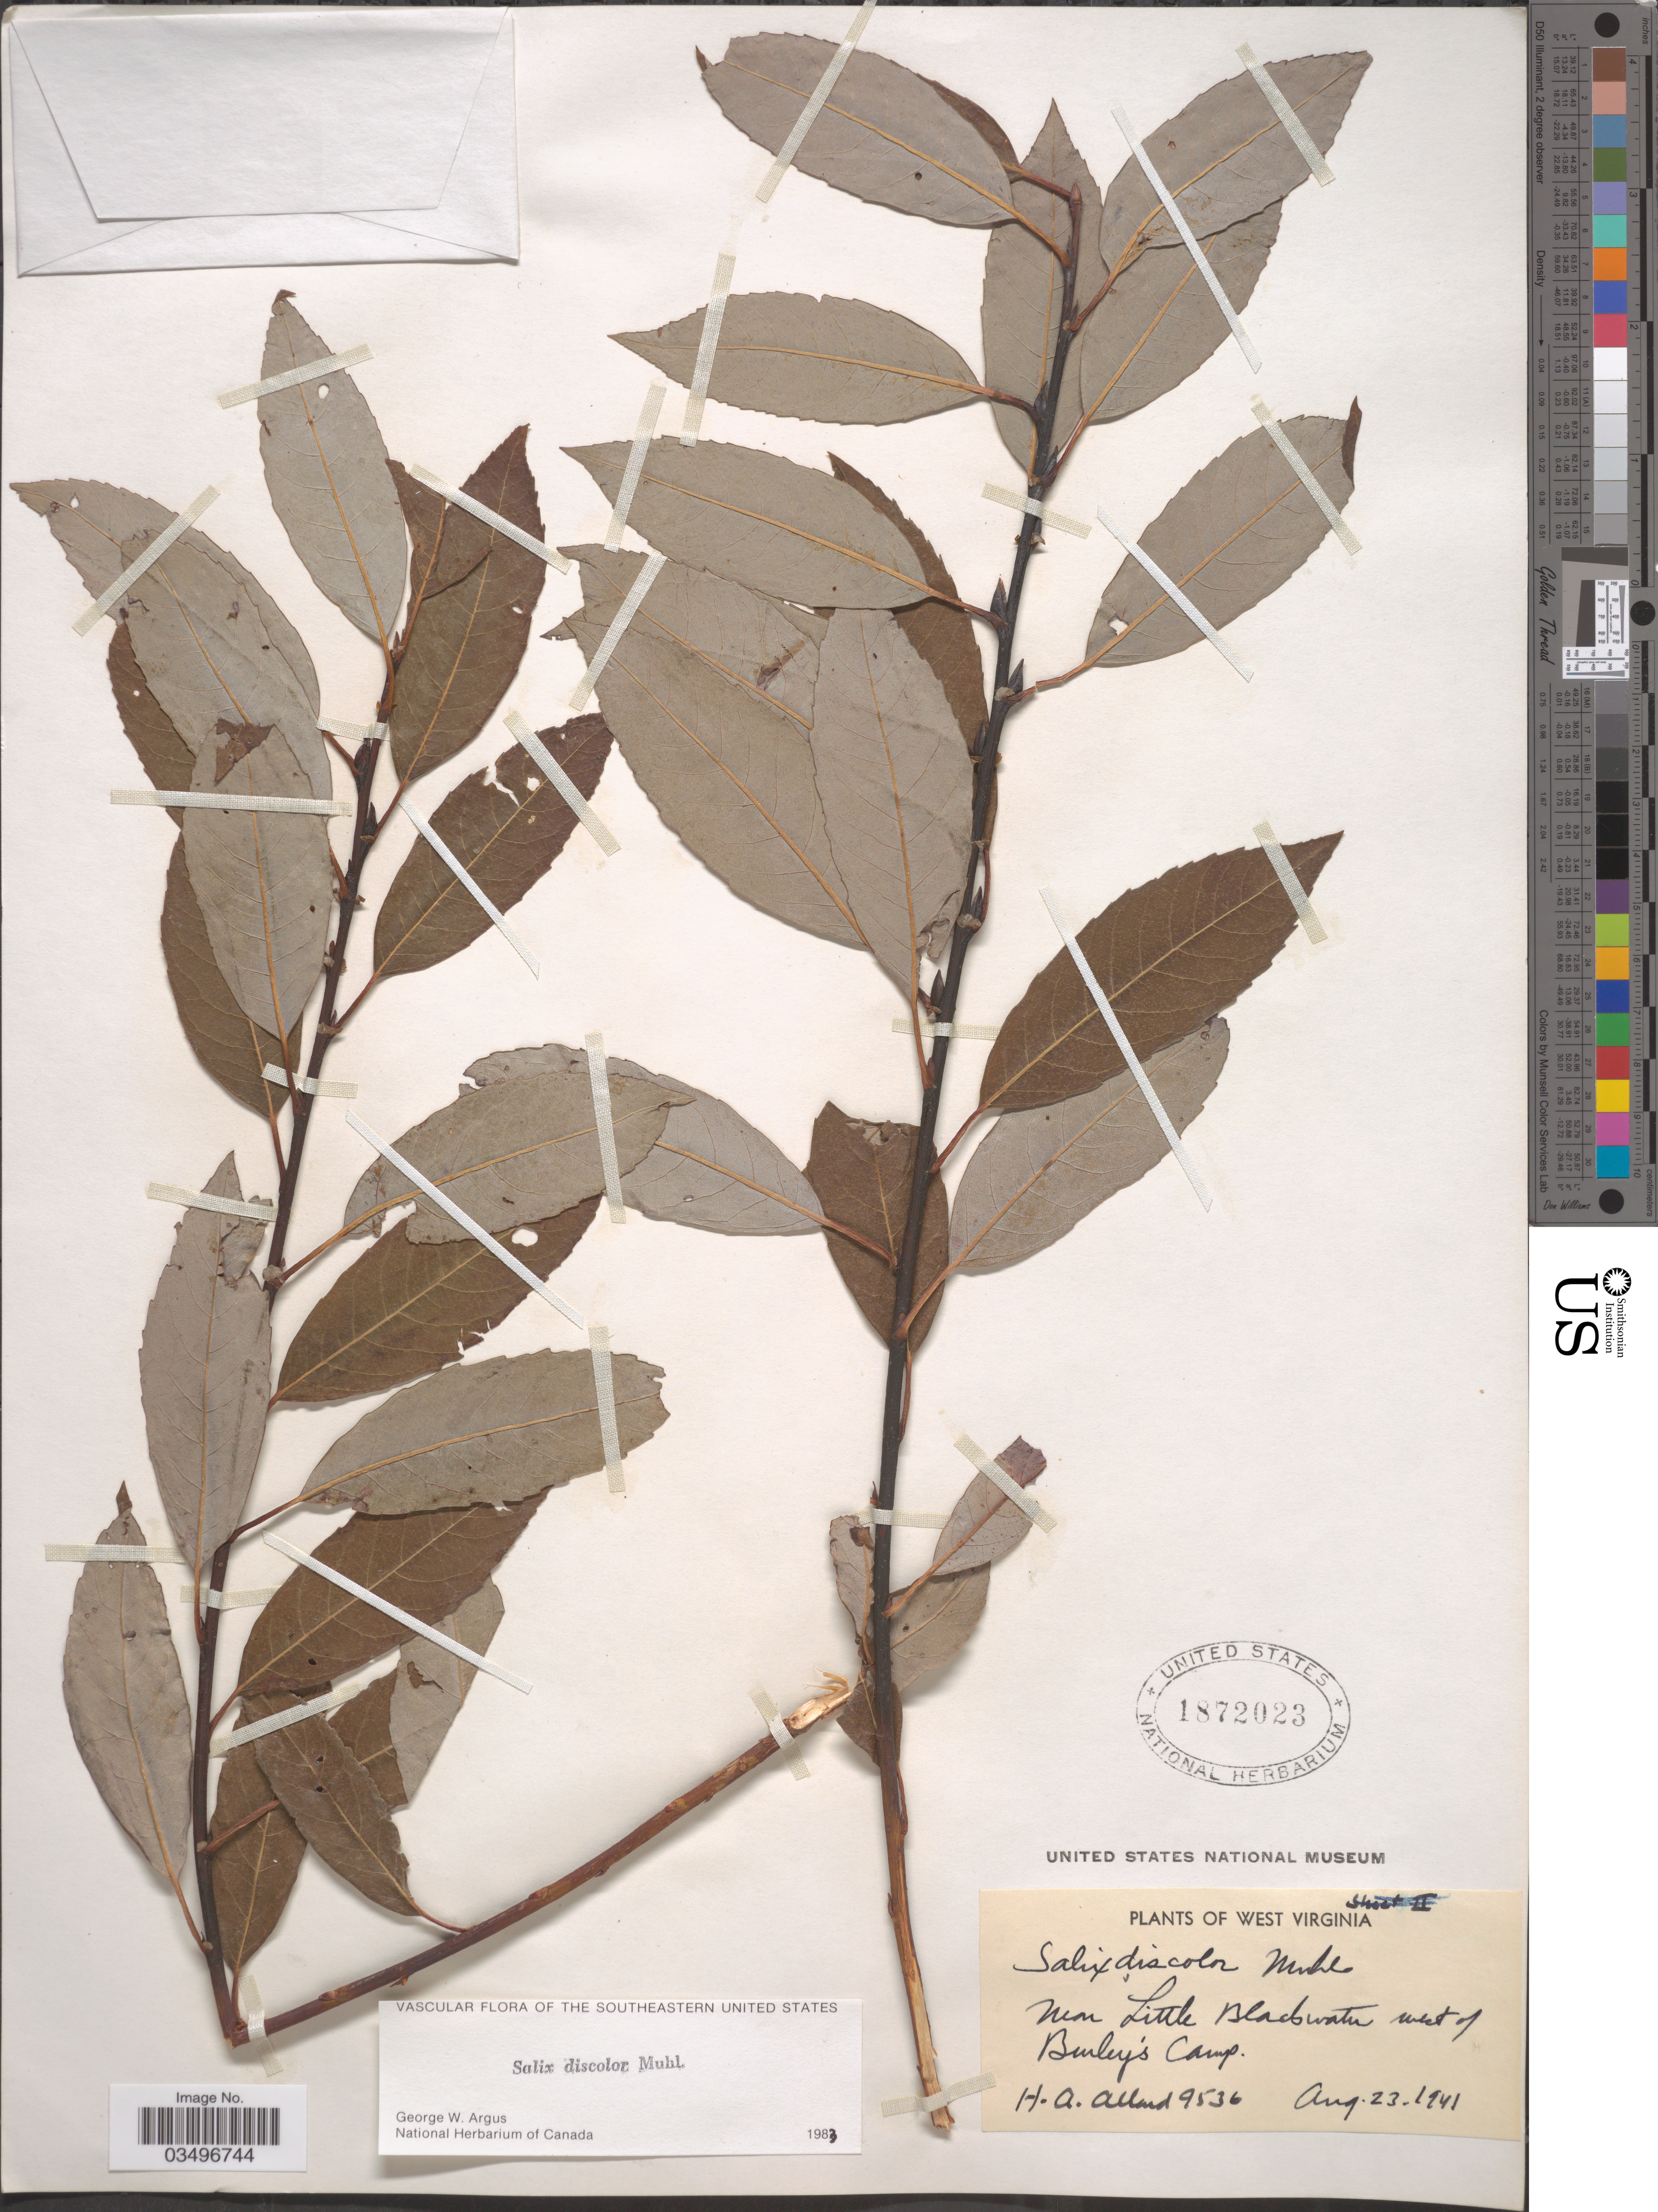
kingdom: Plantae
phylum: Tracheophyta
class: Magnoliopsida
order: Malpighiales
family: Salicaceae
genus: Salix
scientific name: Salix discolor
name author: Muhl.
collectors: H. A. Allard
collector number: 9536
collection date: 1941-08-23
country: United States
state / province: West Virginia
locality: Near Little Blackwater west of Burley's Camp.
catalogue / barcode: US 1872023